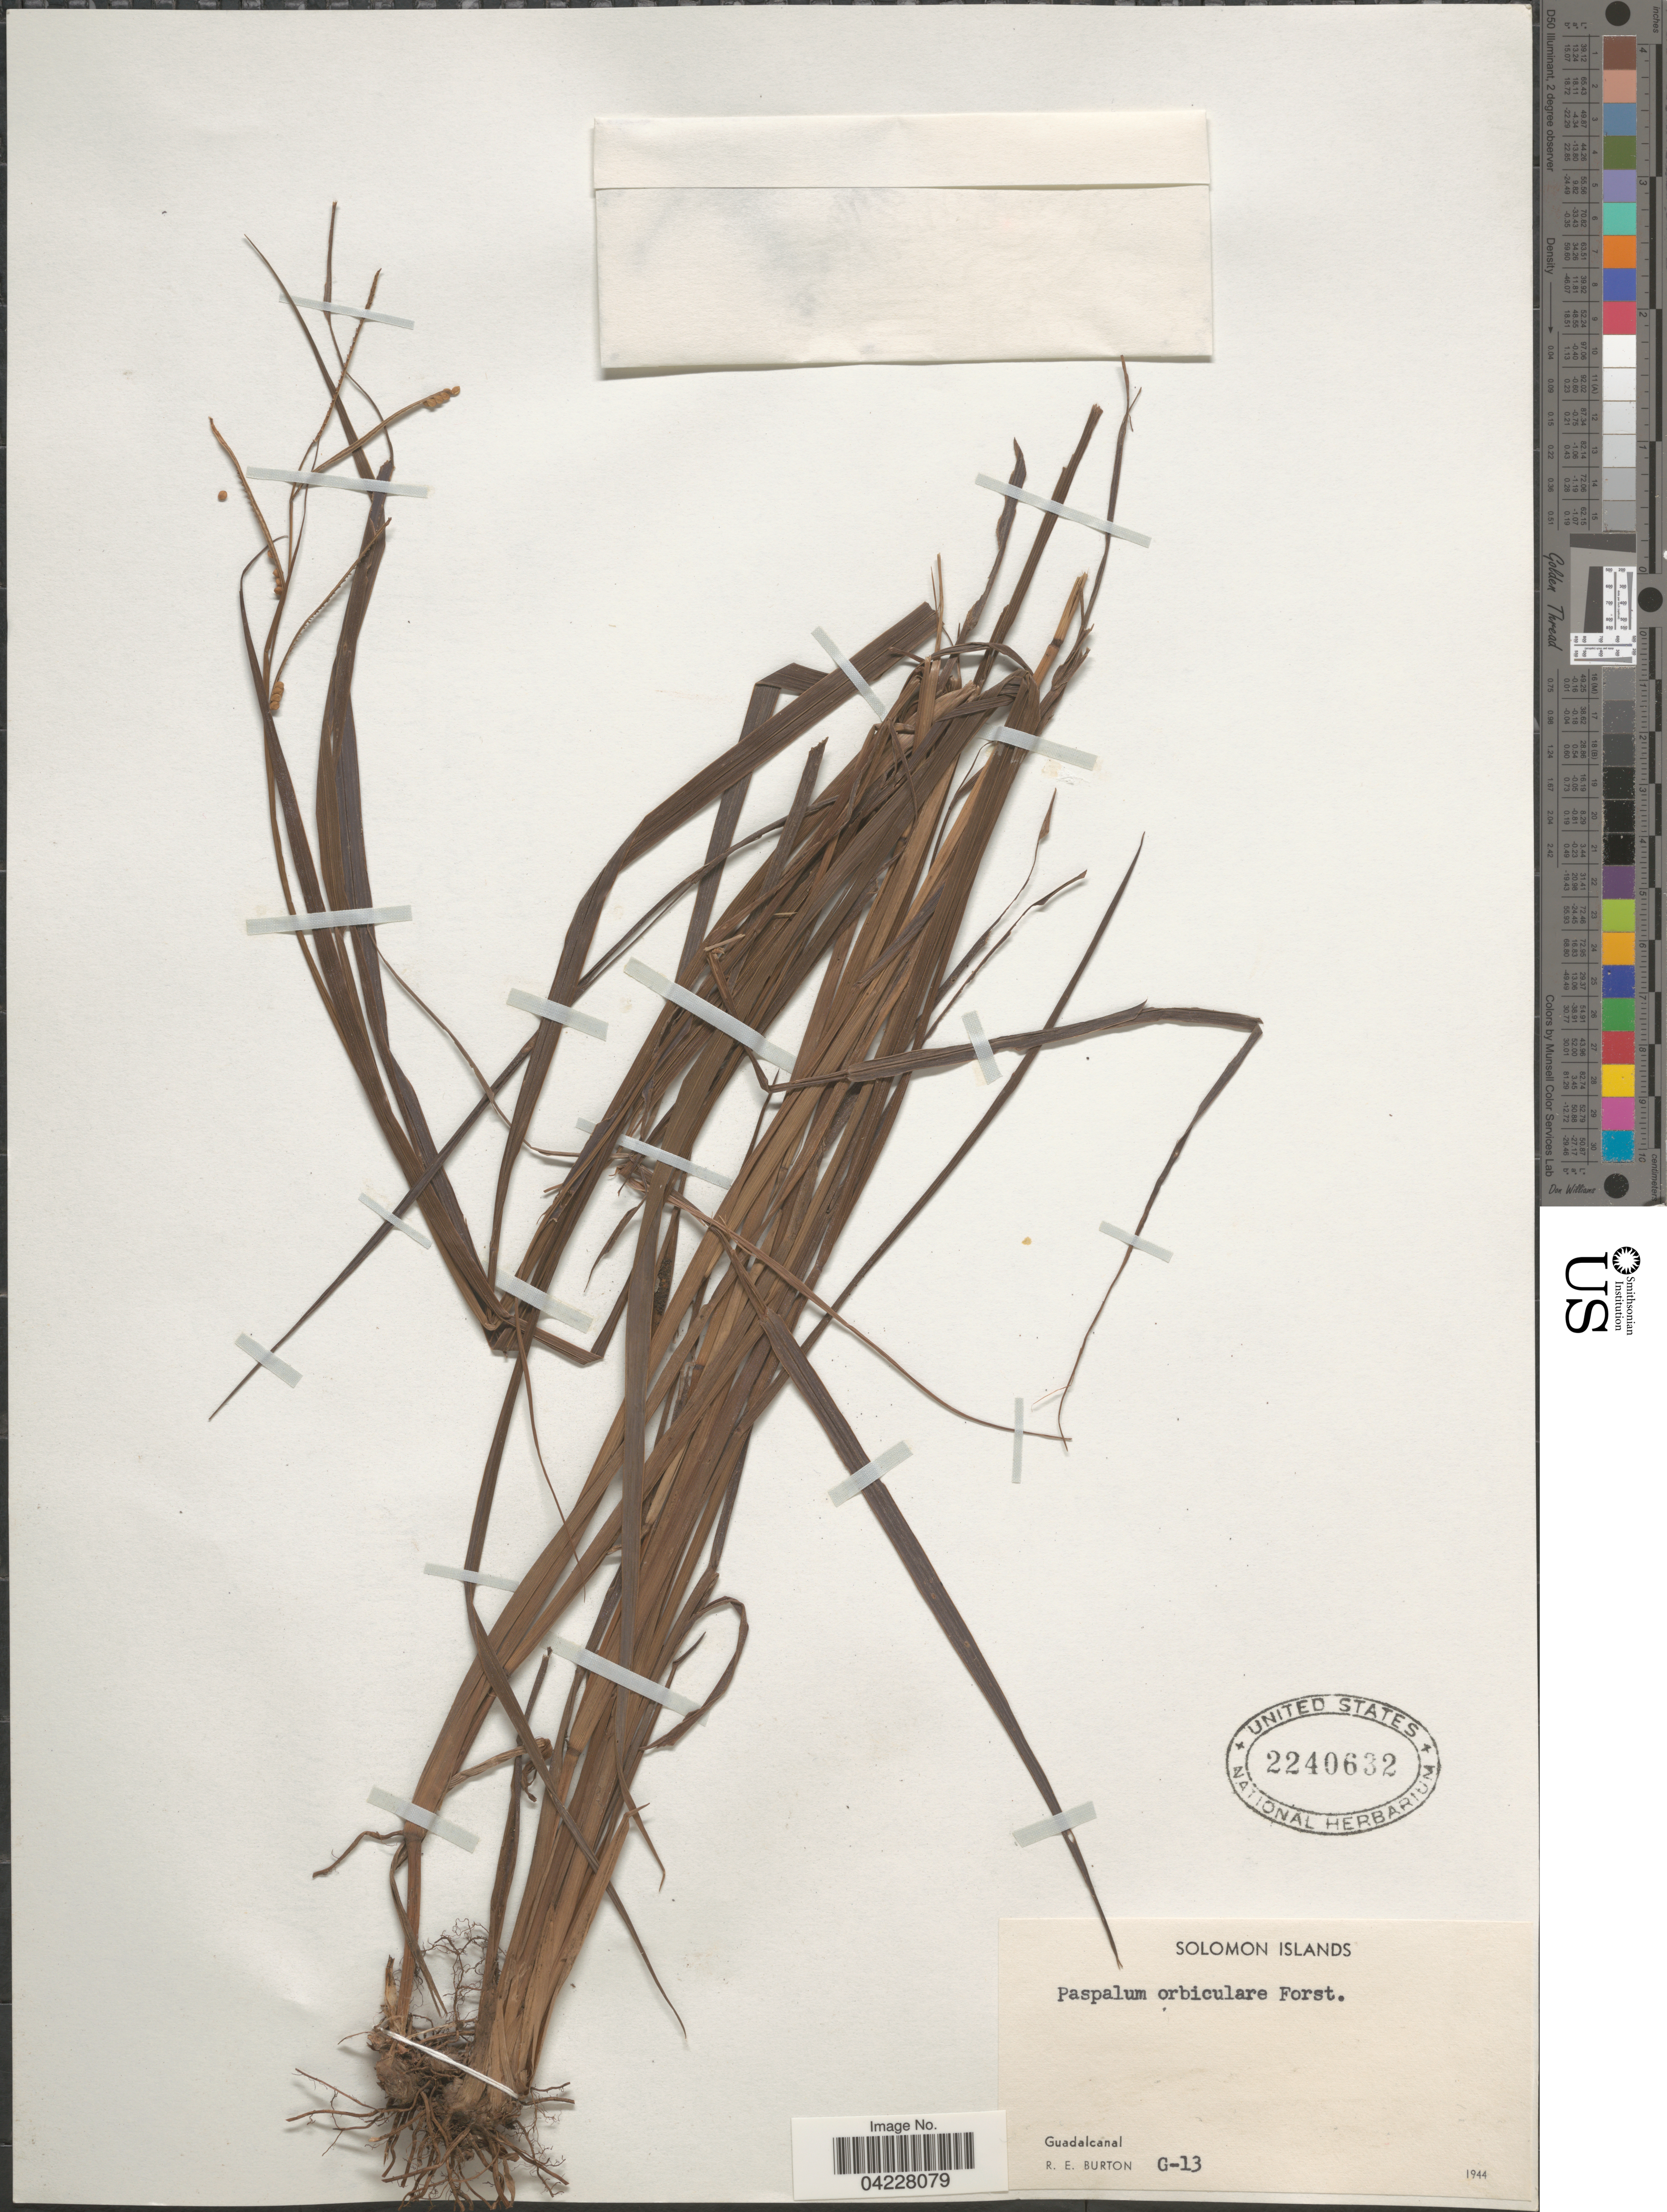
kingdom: Plantae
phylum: Tracheophyta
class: Liliopsida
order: Poales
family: Poaceae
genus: Paspalum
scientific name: Paspalum orbiculare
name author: G. Forst.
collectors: R. Burton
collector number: G-13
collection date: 1944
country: Solomon Islands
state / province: Solomon Islands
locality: Guadalcanal.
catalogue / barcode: US 2240632